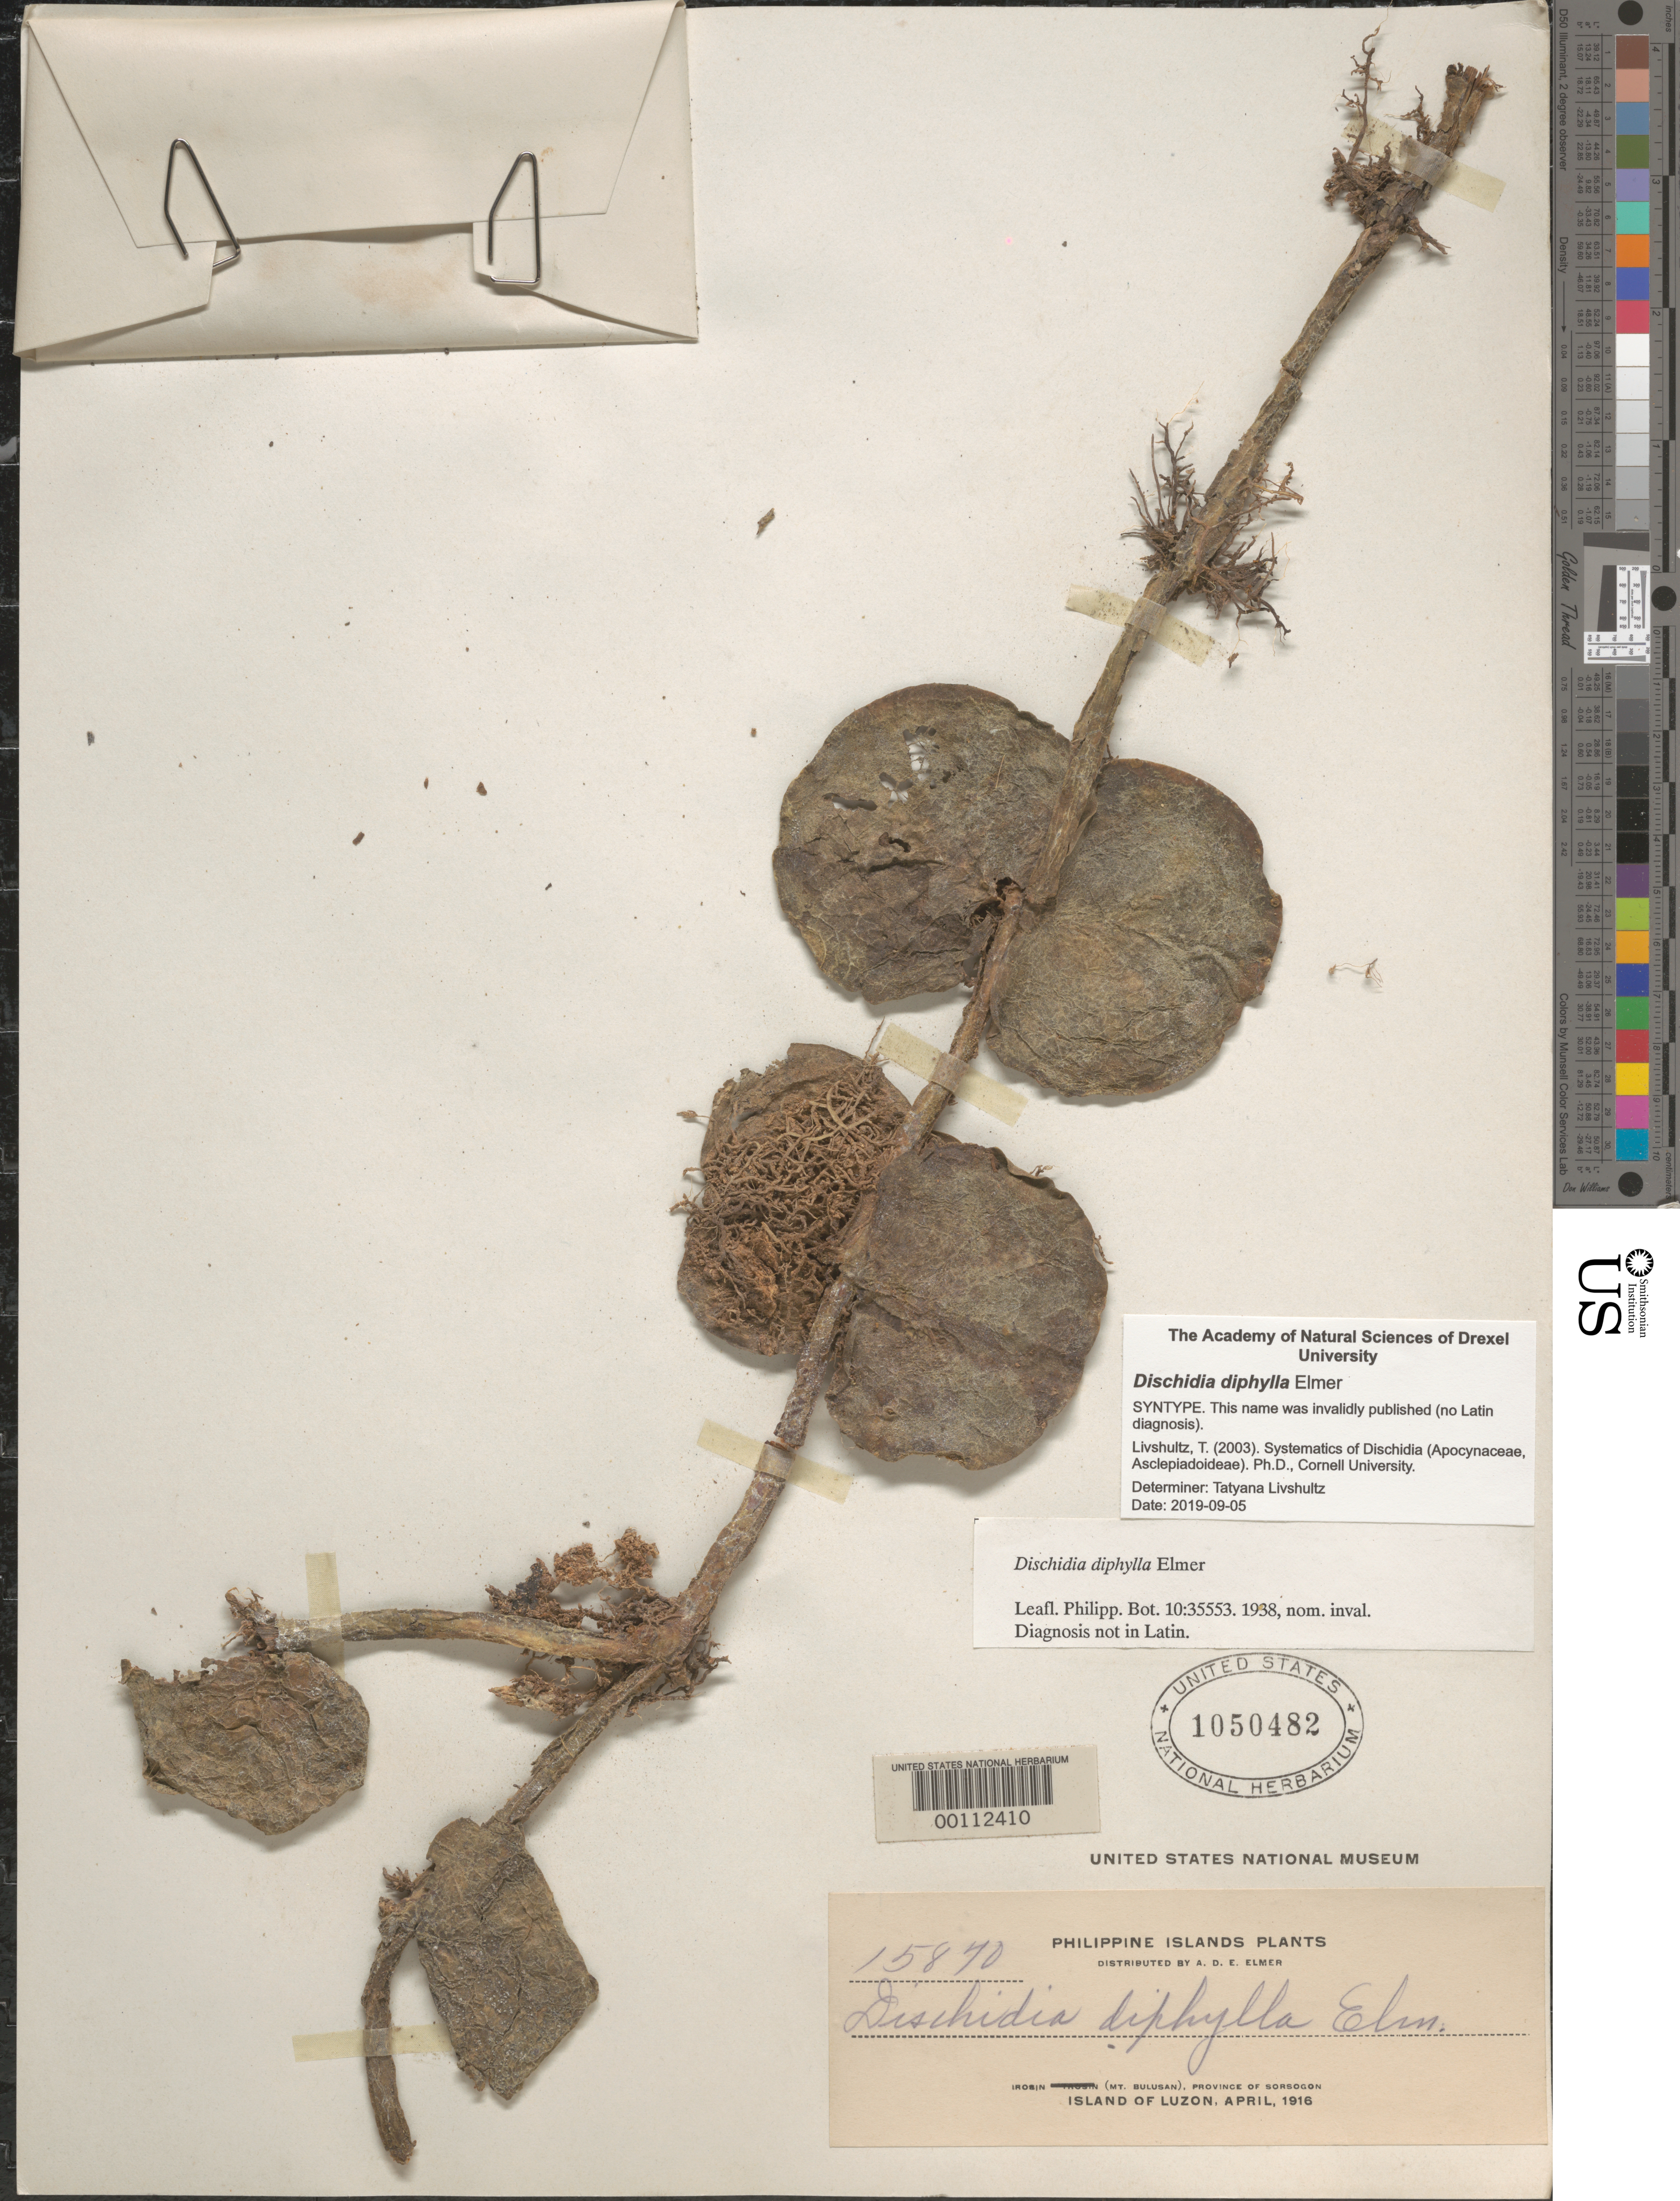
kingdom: Plantae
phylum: Tracheophyta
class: Magnoliopsida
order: Gentianales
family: Apocynaceae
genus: Dischidia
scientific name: Dischidia diphylla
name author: Elmer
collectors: A. D. E. Elmer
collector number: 15870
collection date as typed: Apr 1916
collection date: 1916-04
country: Philippines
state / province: Bicol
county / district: Sorsogon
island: Luzon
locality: Irosin, Mt. Bulusan, Province of Sorsogon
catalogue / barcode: US 1050482